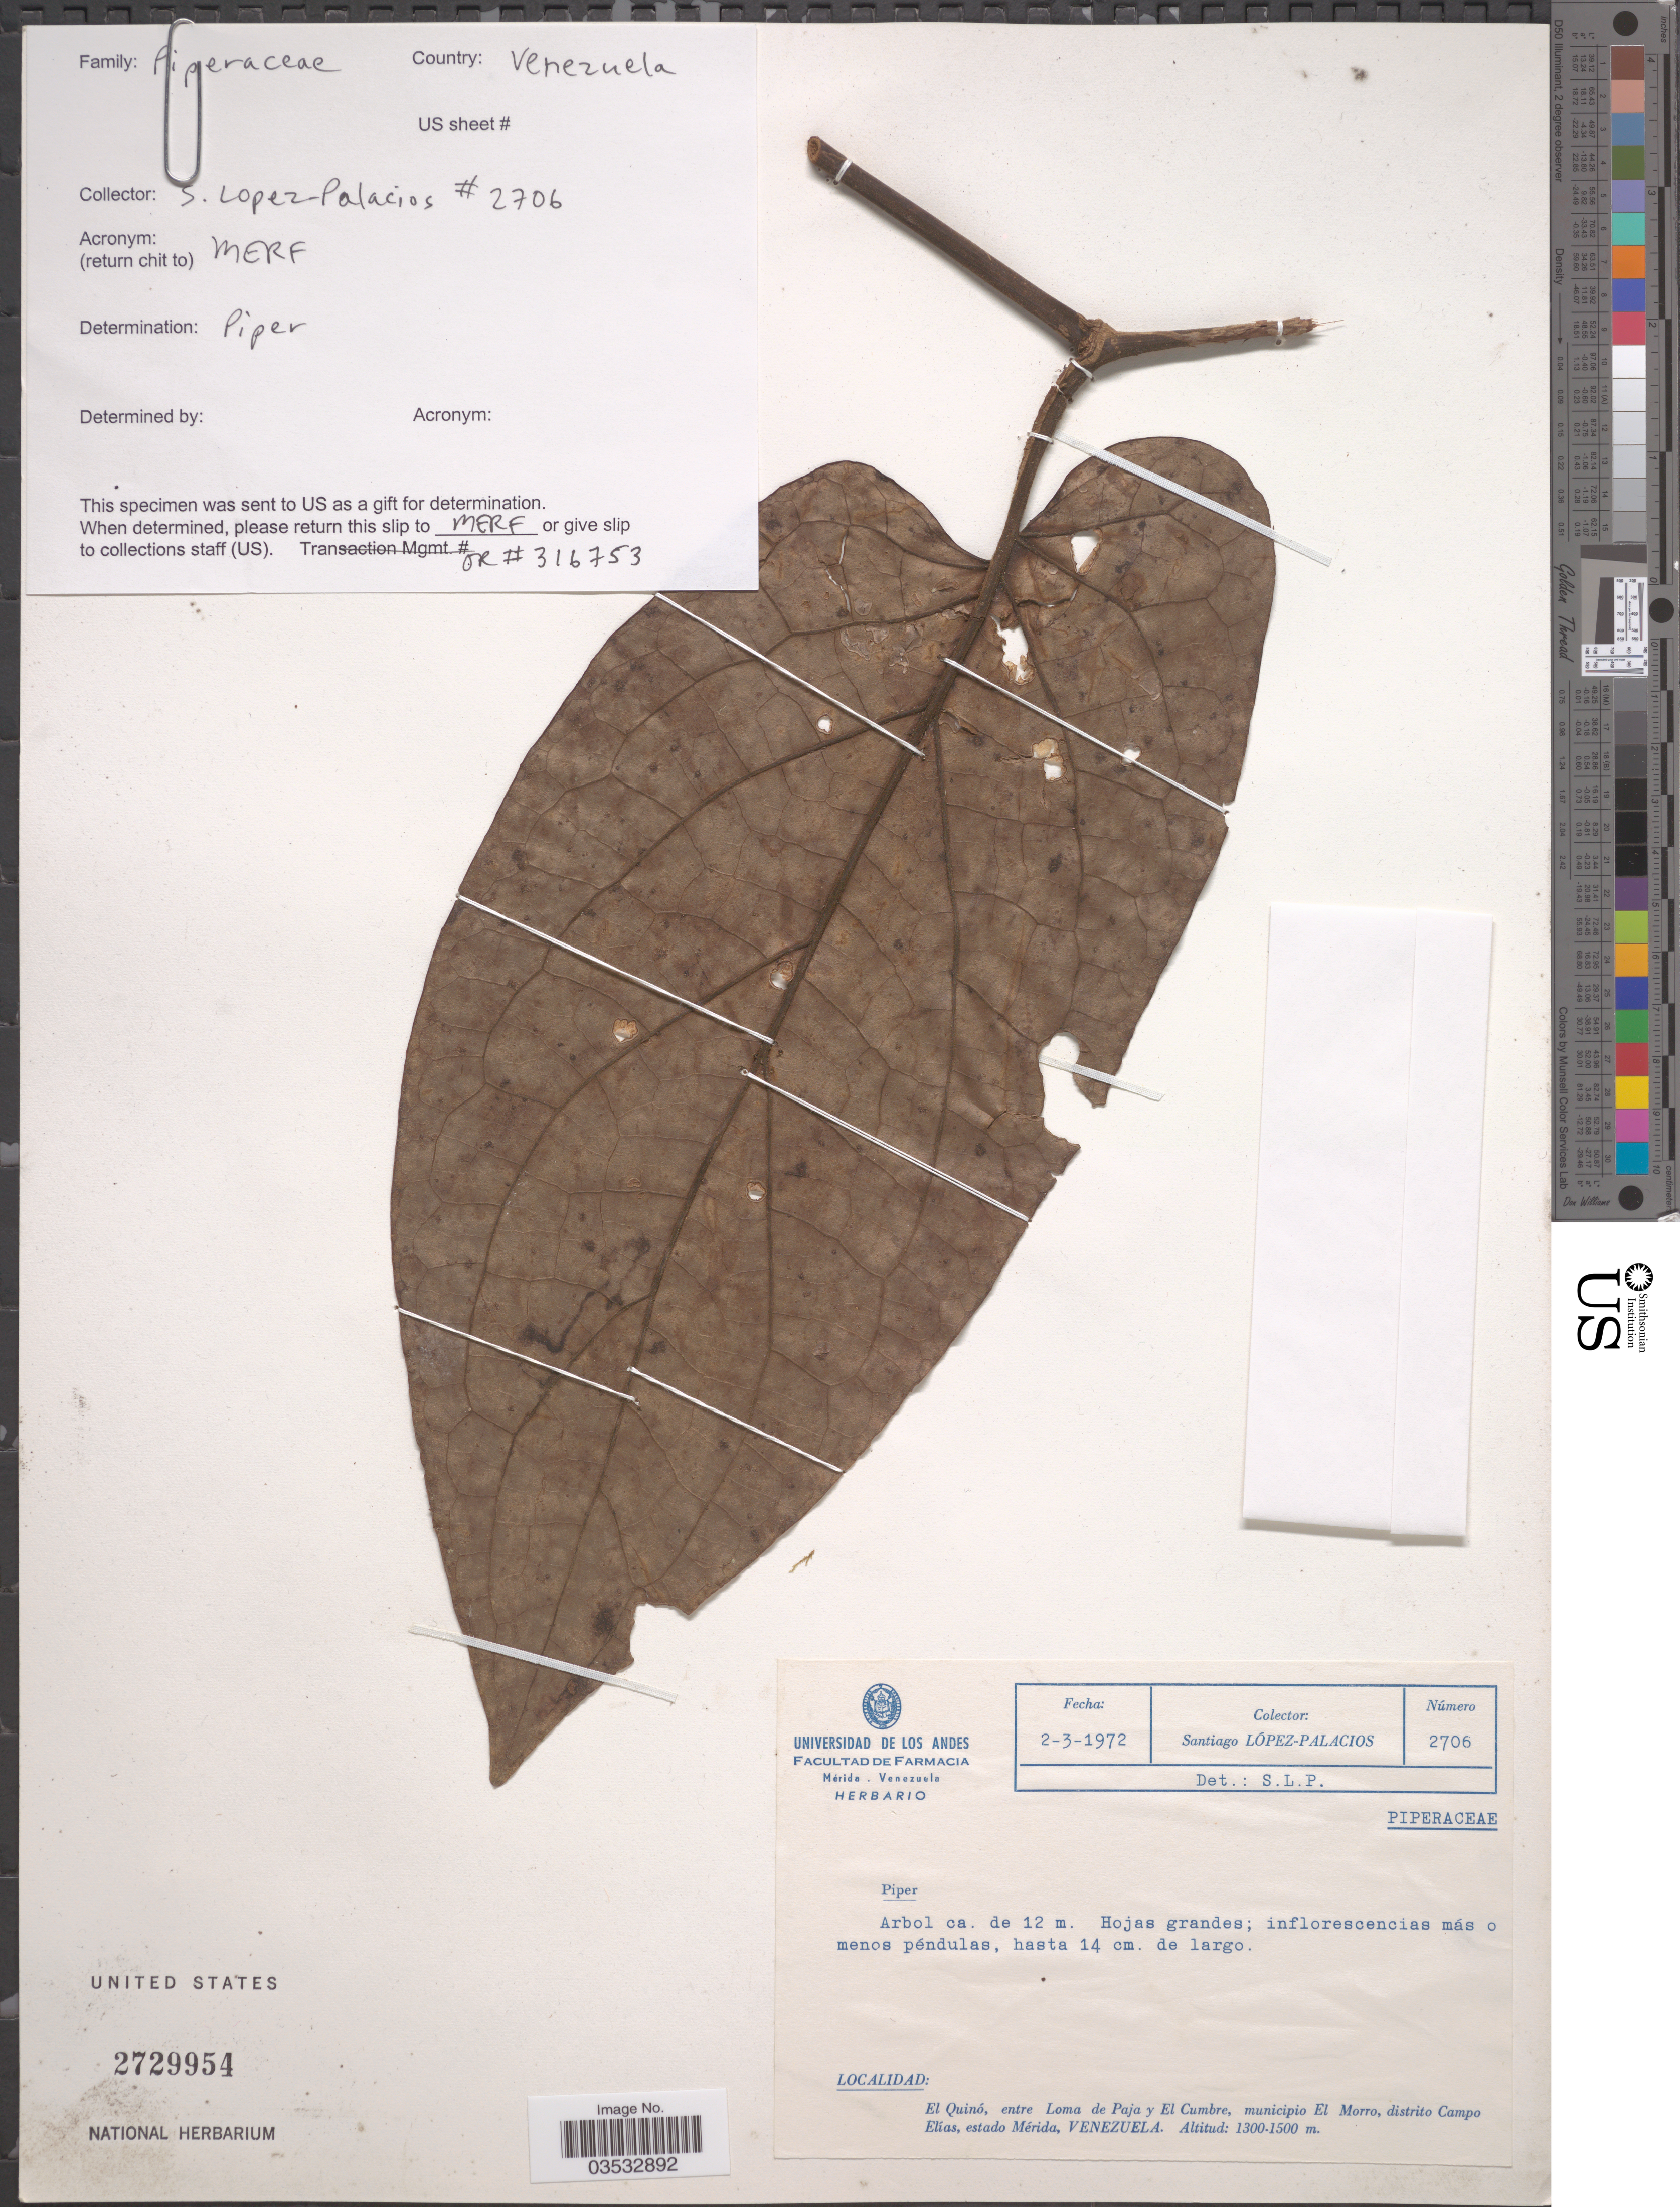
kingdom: Plantae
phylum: Tracheophyta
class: Magnoliopsida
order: Piperales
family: Piperaceae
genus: Piper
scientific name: Piper sp.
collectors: S. López-Palacios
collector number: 2706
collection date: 1972-03-02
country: Venezuela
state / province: Merida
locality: El Quinó, entre Loma de Paja y El Cumbre, municipio El Morro, distrito Campo Elias.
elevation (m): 1300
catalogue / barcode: US 2729954